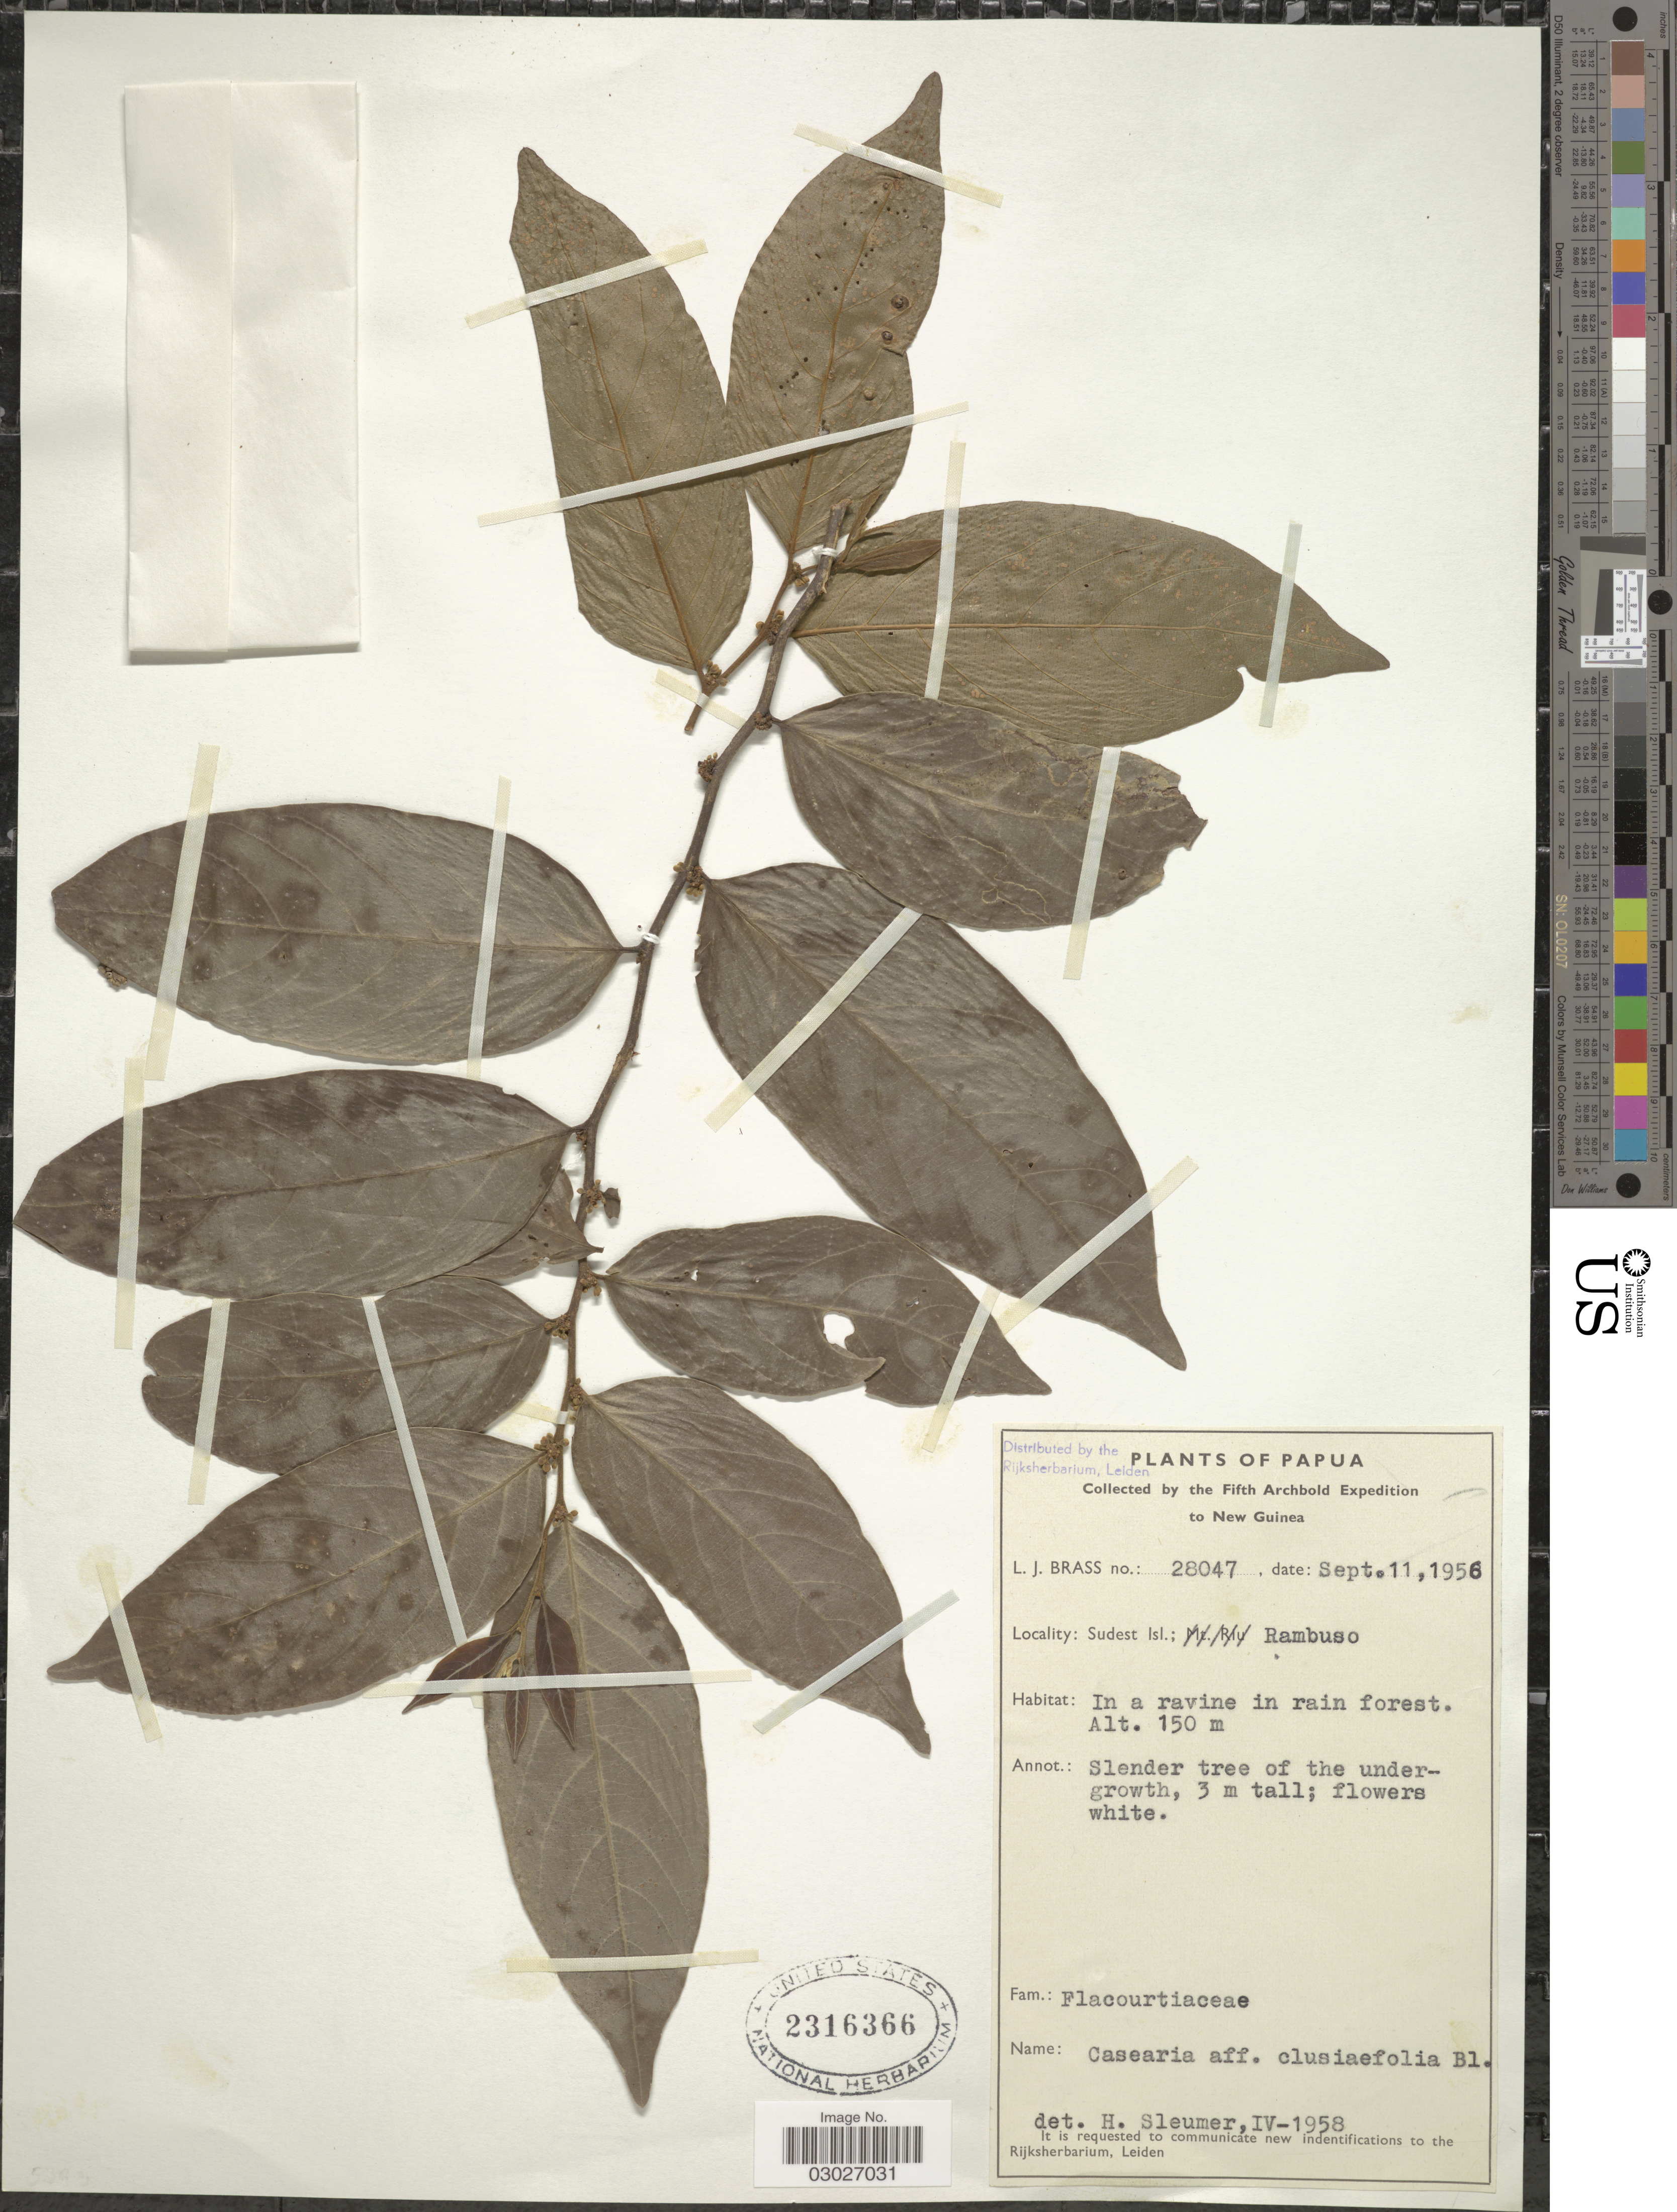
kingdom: Plantae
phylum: Tracheophyta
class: Magnoliopsida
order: Malpighiales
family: Salicaceae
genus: Casearia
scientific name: Casearia clutiifolia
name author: Blume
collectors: L. J. Brass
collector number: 28047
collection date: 1956-09-11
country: Papua New Guinea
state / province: Milne Bay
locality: New Guinea. Sudest Isl.; Rambuso.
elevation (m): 150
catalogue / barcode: US 2316366